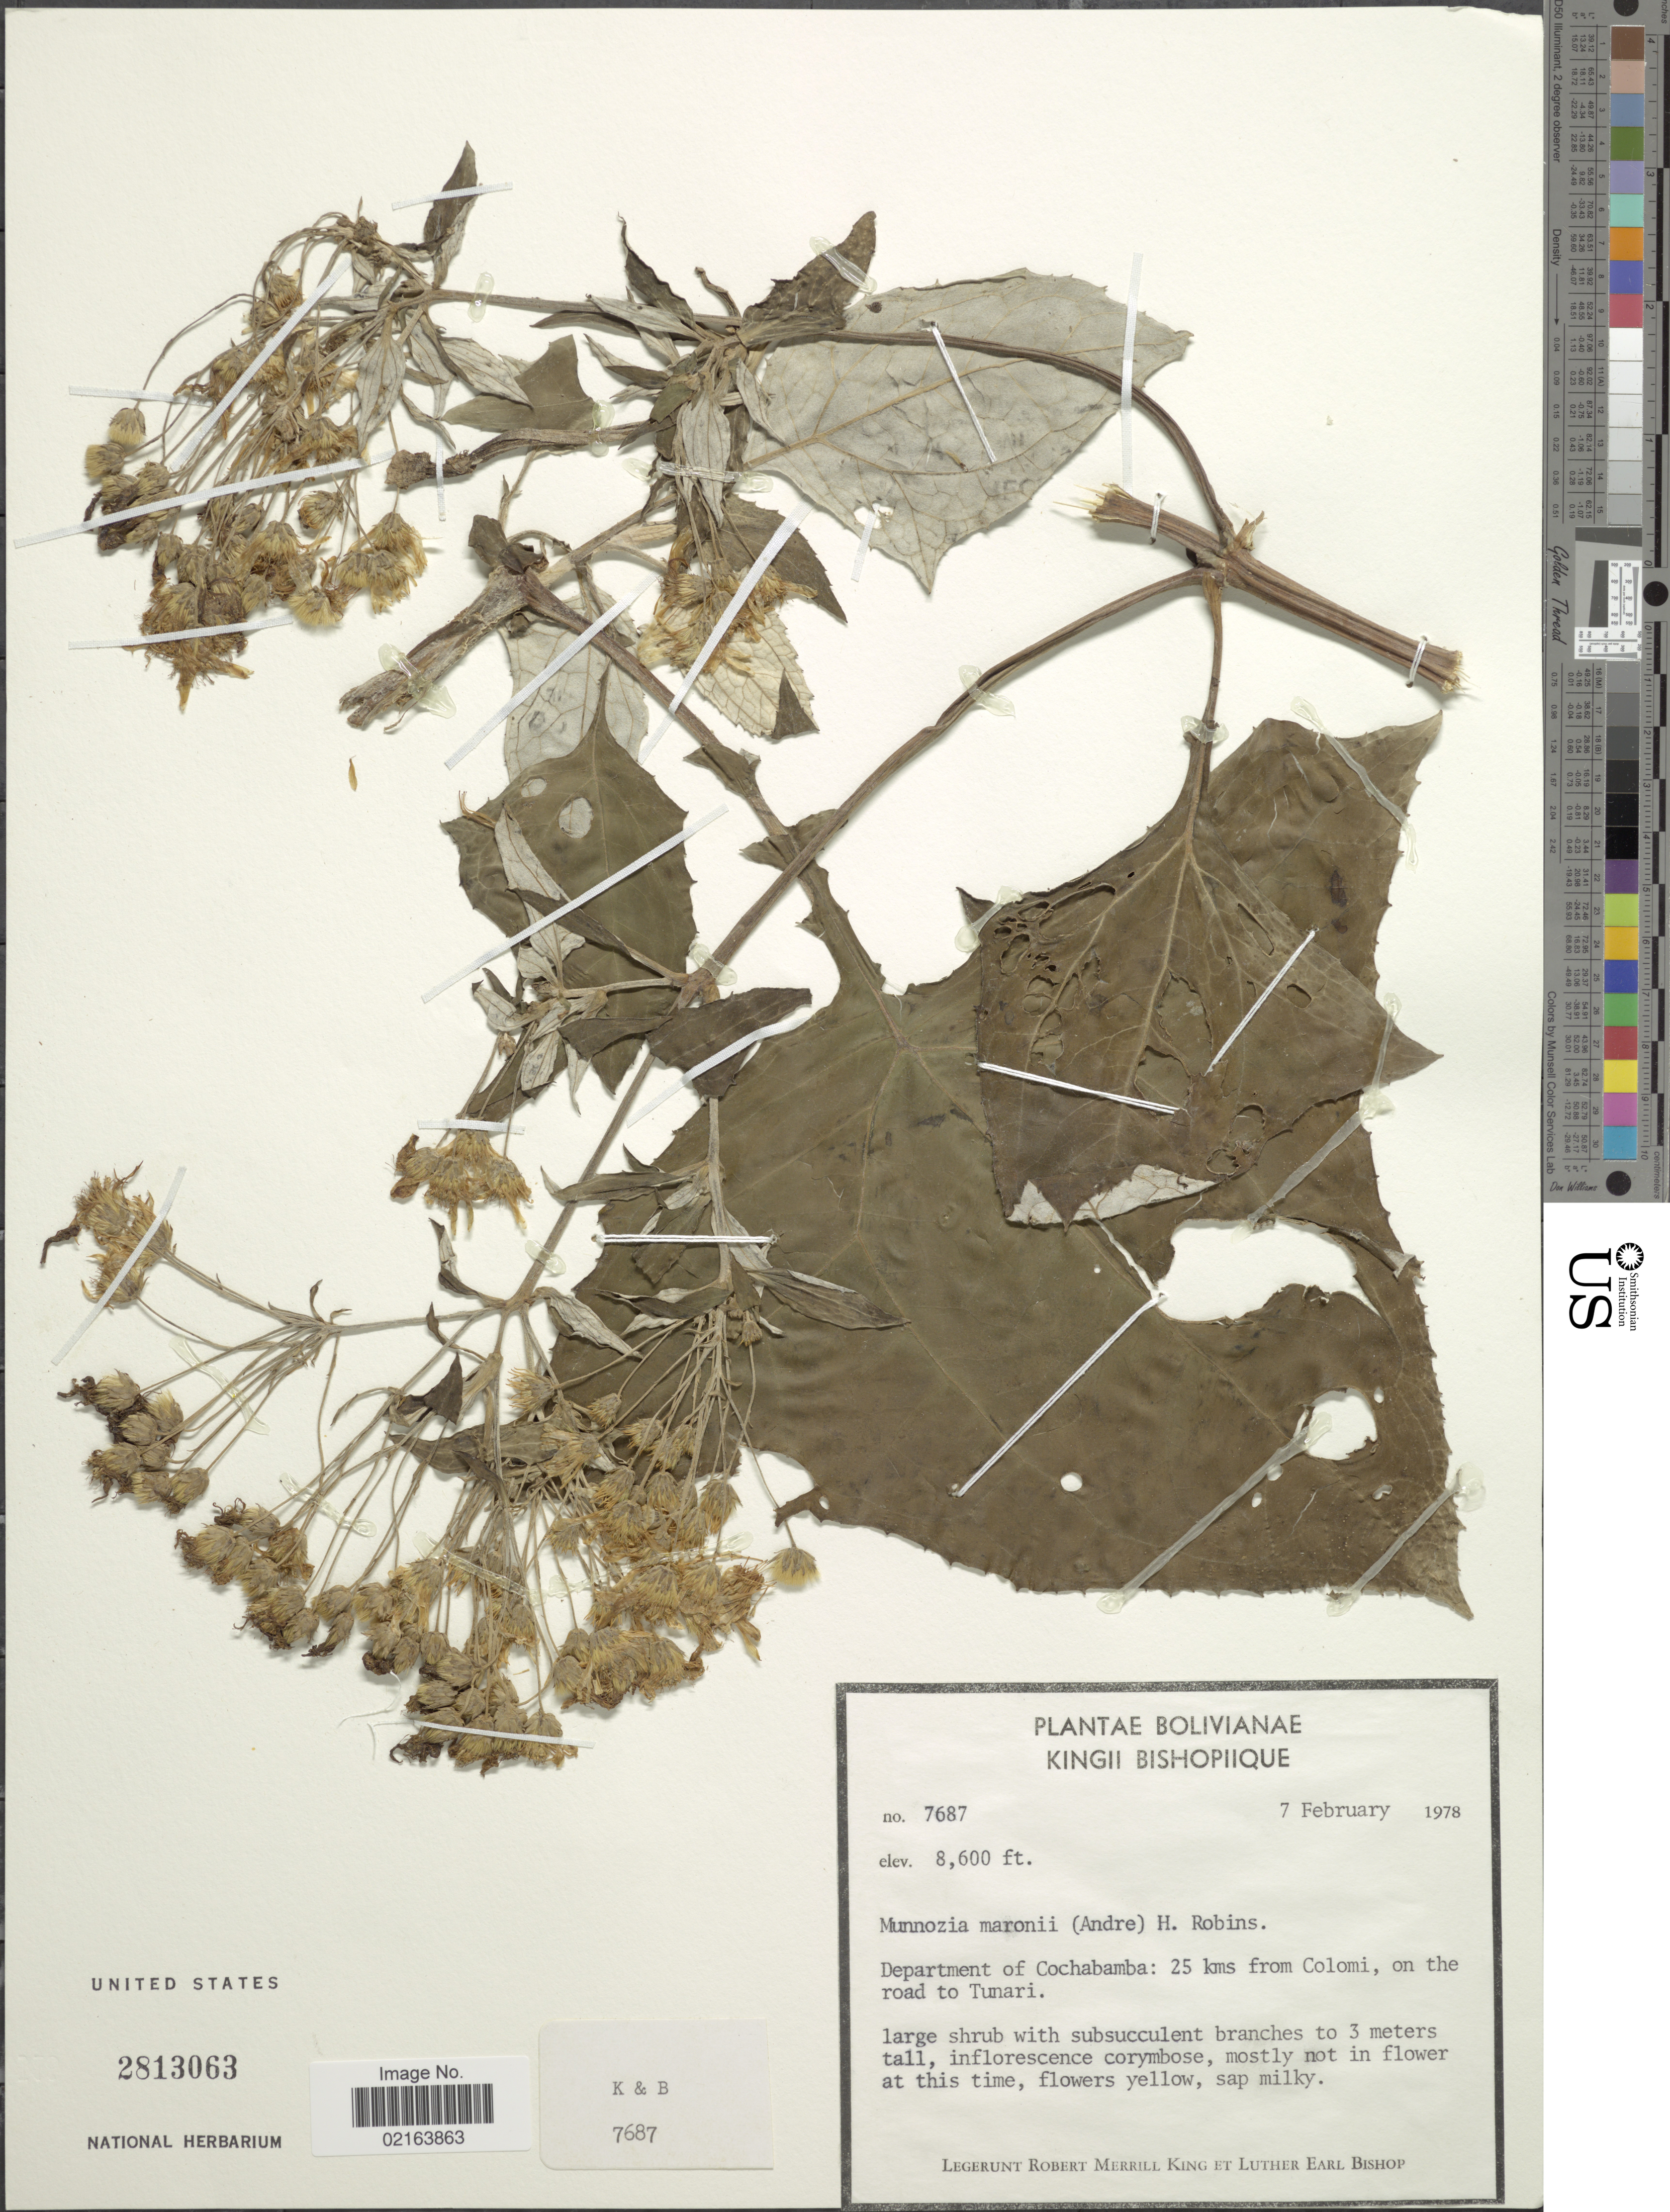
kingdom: Plantae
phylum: Tracheophyta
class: Magnoliopsida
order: Asterales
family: Asteraceae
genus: Munnozia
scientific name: Munnozia maronii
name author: (André) H. Rob.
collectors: R. M. King & L. E. Bishop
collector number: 7687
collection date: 1978-02-07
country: Bolivia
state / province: Cochabamba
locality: Department of Cochabamba: 25 kms from Colomi, on the road to Tunari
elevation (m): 2621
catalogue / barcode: US 2813063